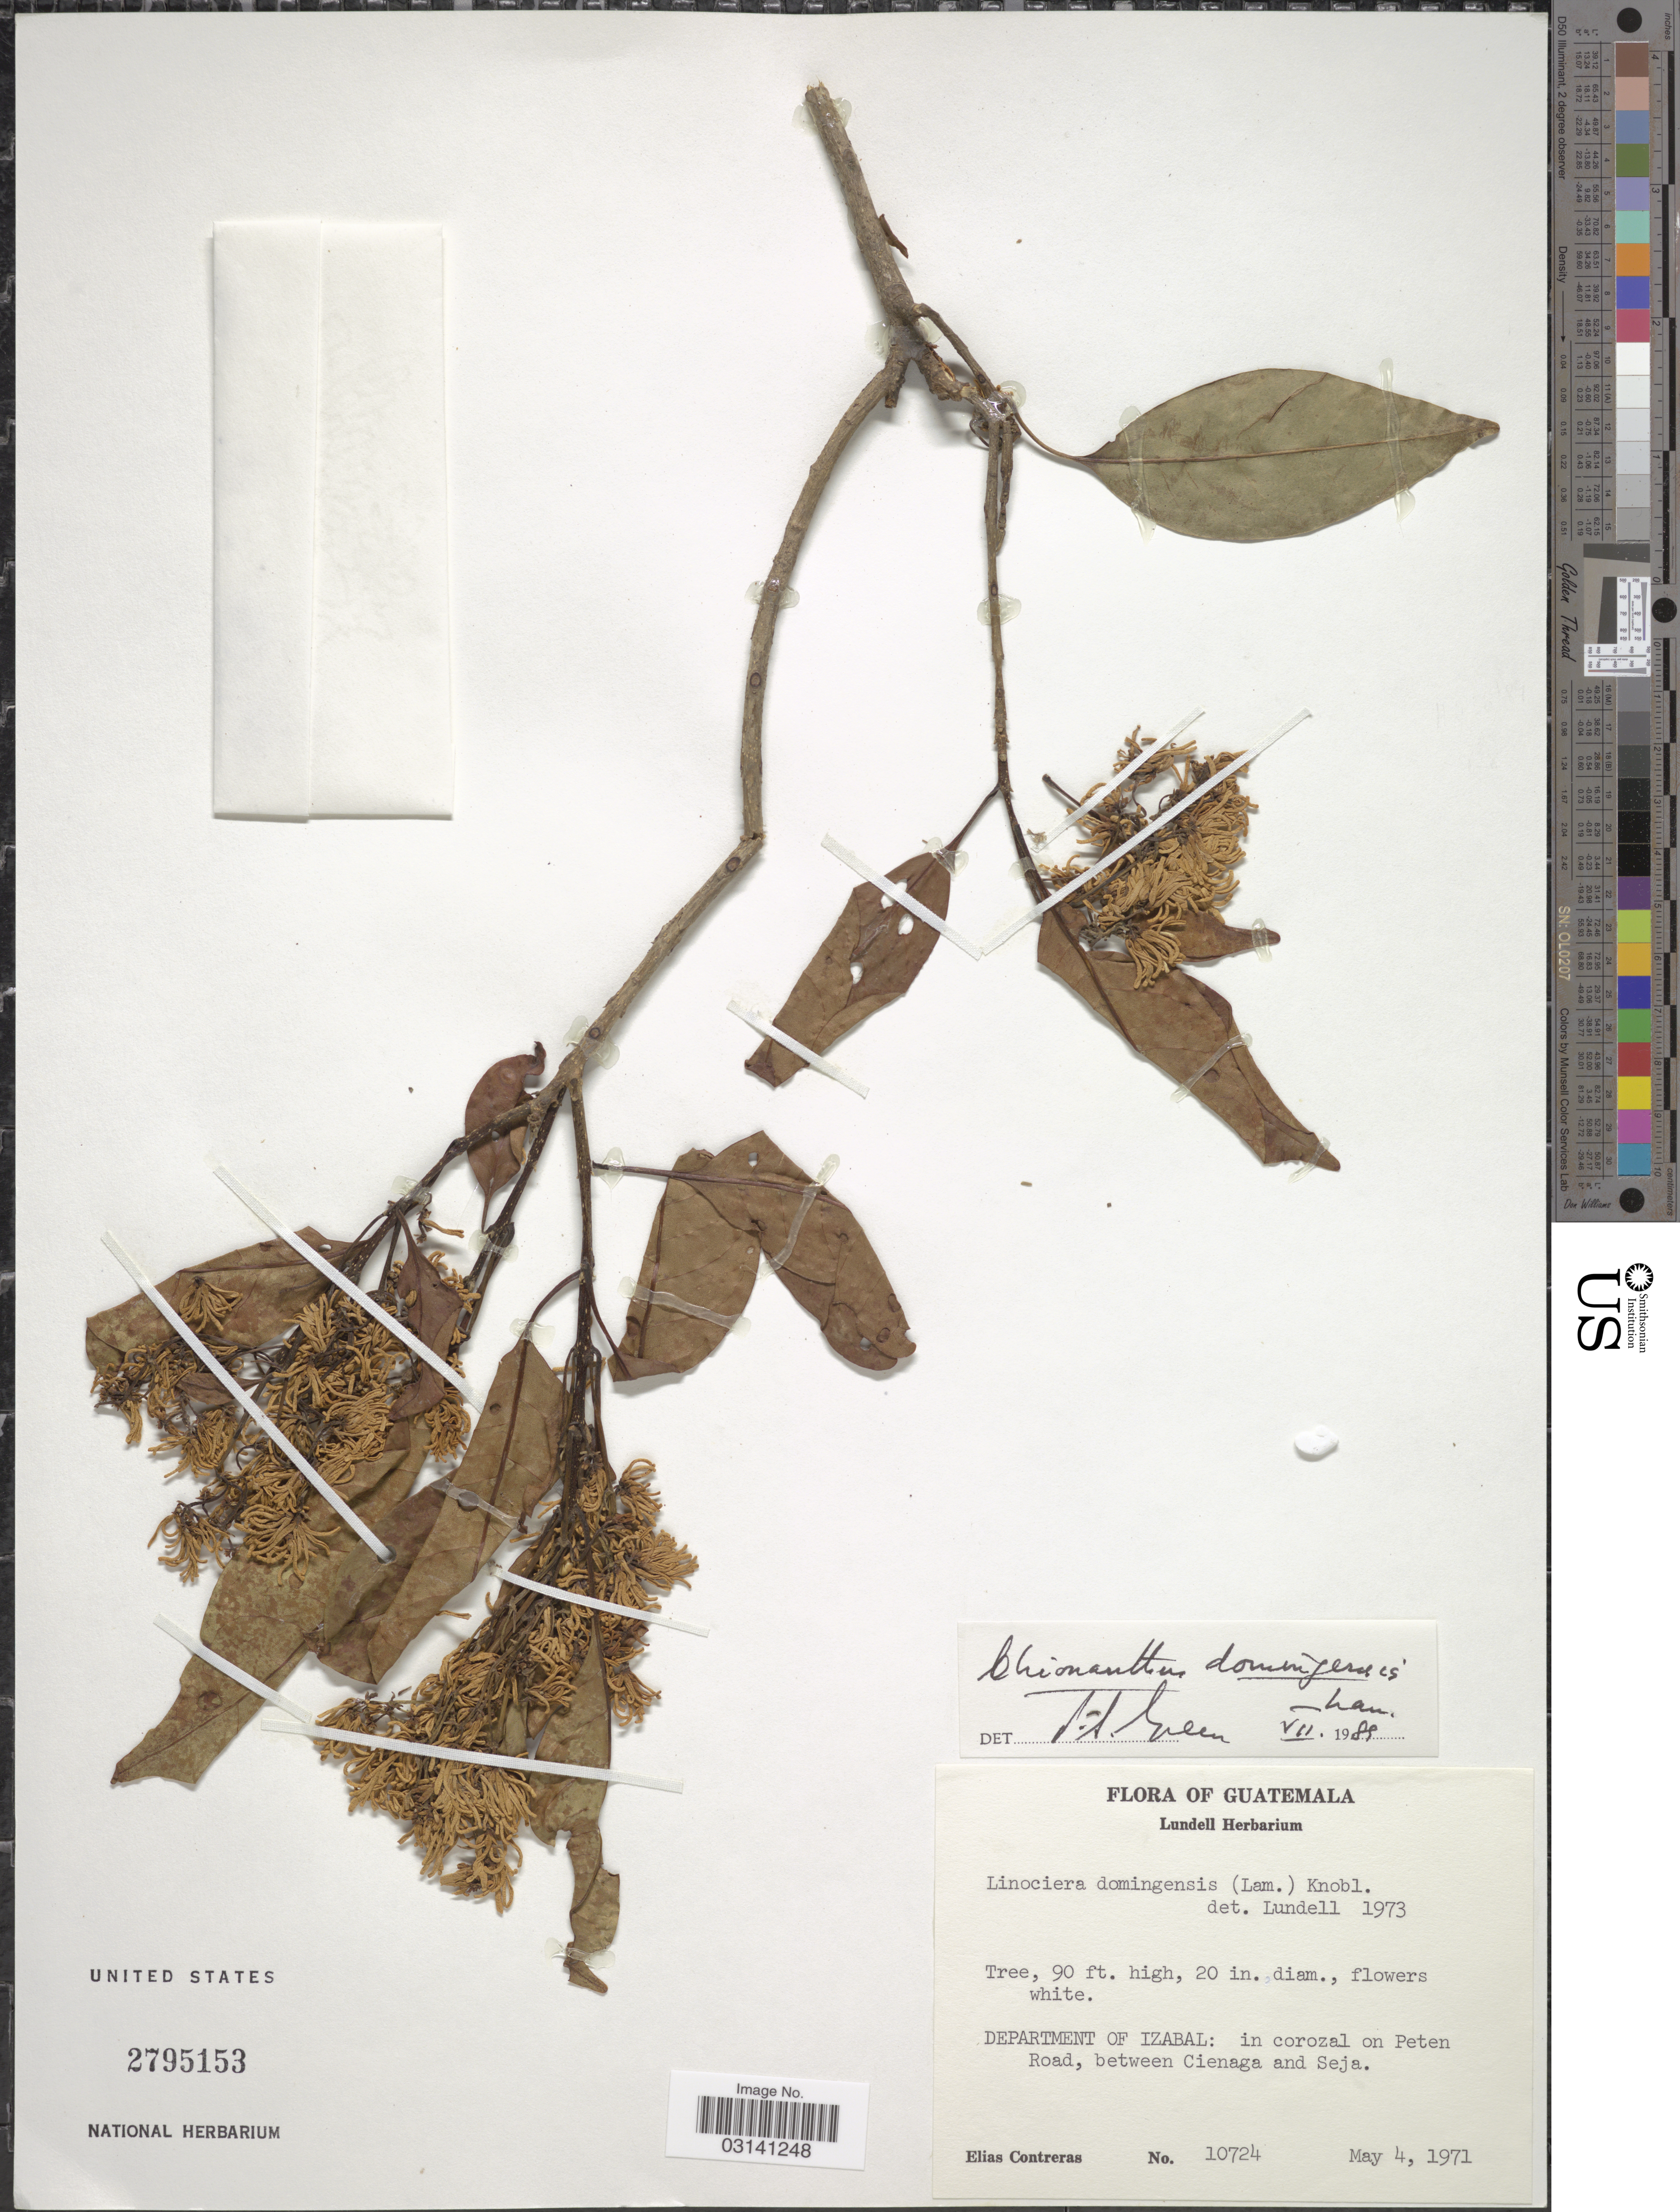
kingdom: Plantae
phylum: Tracheophyta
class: Magnoliopsida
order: Lamiales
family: Oleaceae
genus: Chionanthus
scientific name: Chionanthus domingensis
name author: Lam.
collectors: E. Contreras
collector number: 10724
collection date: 1971-05-04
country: Guatemala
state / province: Izabal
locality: Department of Izabal: in corozal on Peten Road, between Cienaga and Seja.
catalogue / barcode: US 2795153